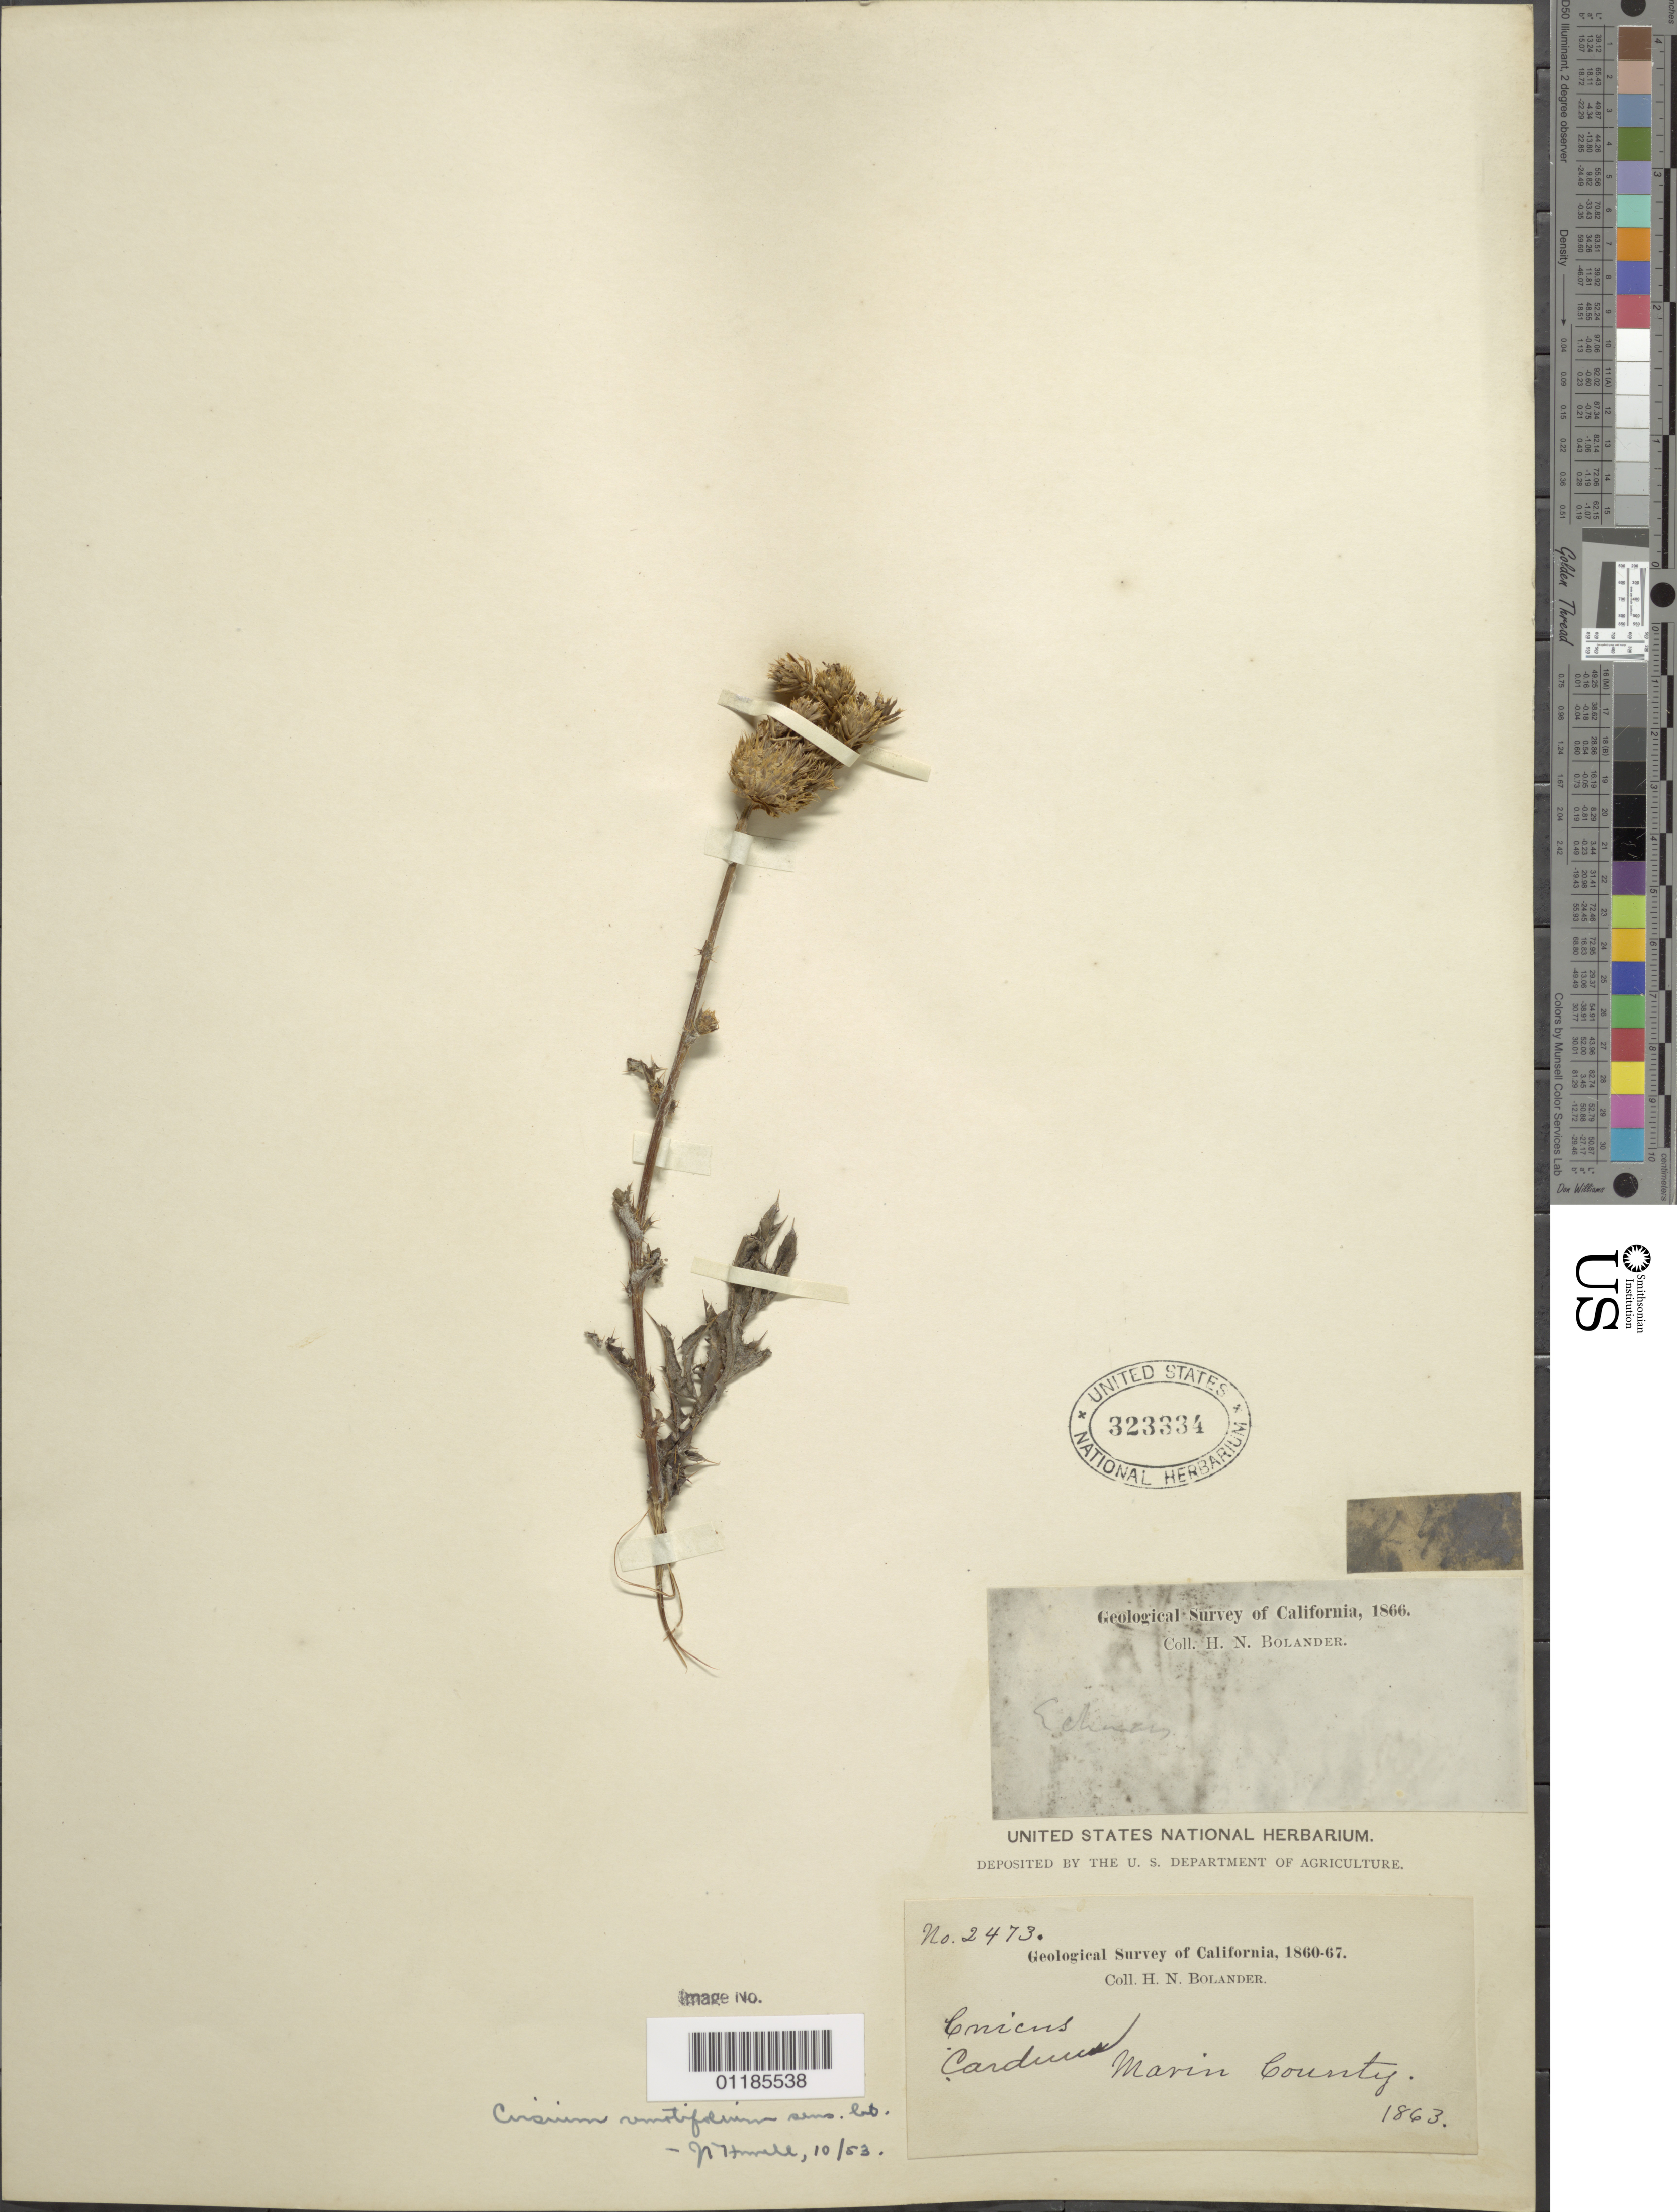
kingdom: Plantae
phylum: Tracheophyta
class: Magnoliopsida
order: Asterales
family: Asteraceae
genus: Cirsium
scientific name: Cirsium remotifolium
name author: (Hook.) DC.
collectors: H. Bolander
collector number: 2473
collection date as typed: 1863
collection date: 1863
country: United States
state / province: California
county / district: Marin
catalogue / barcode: US 323334